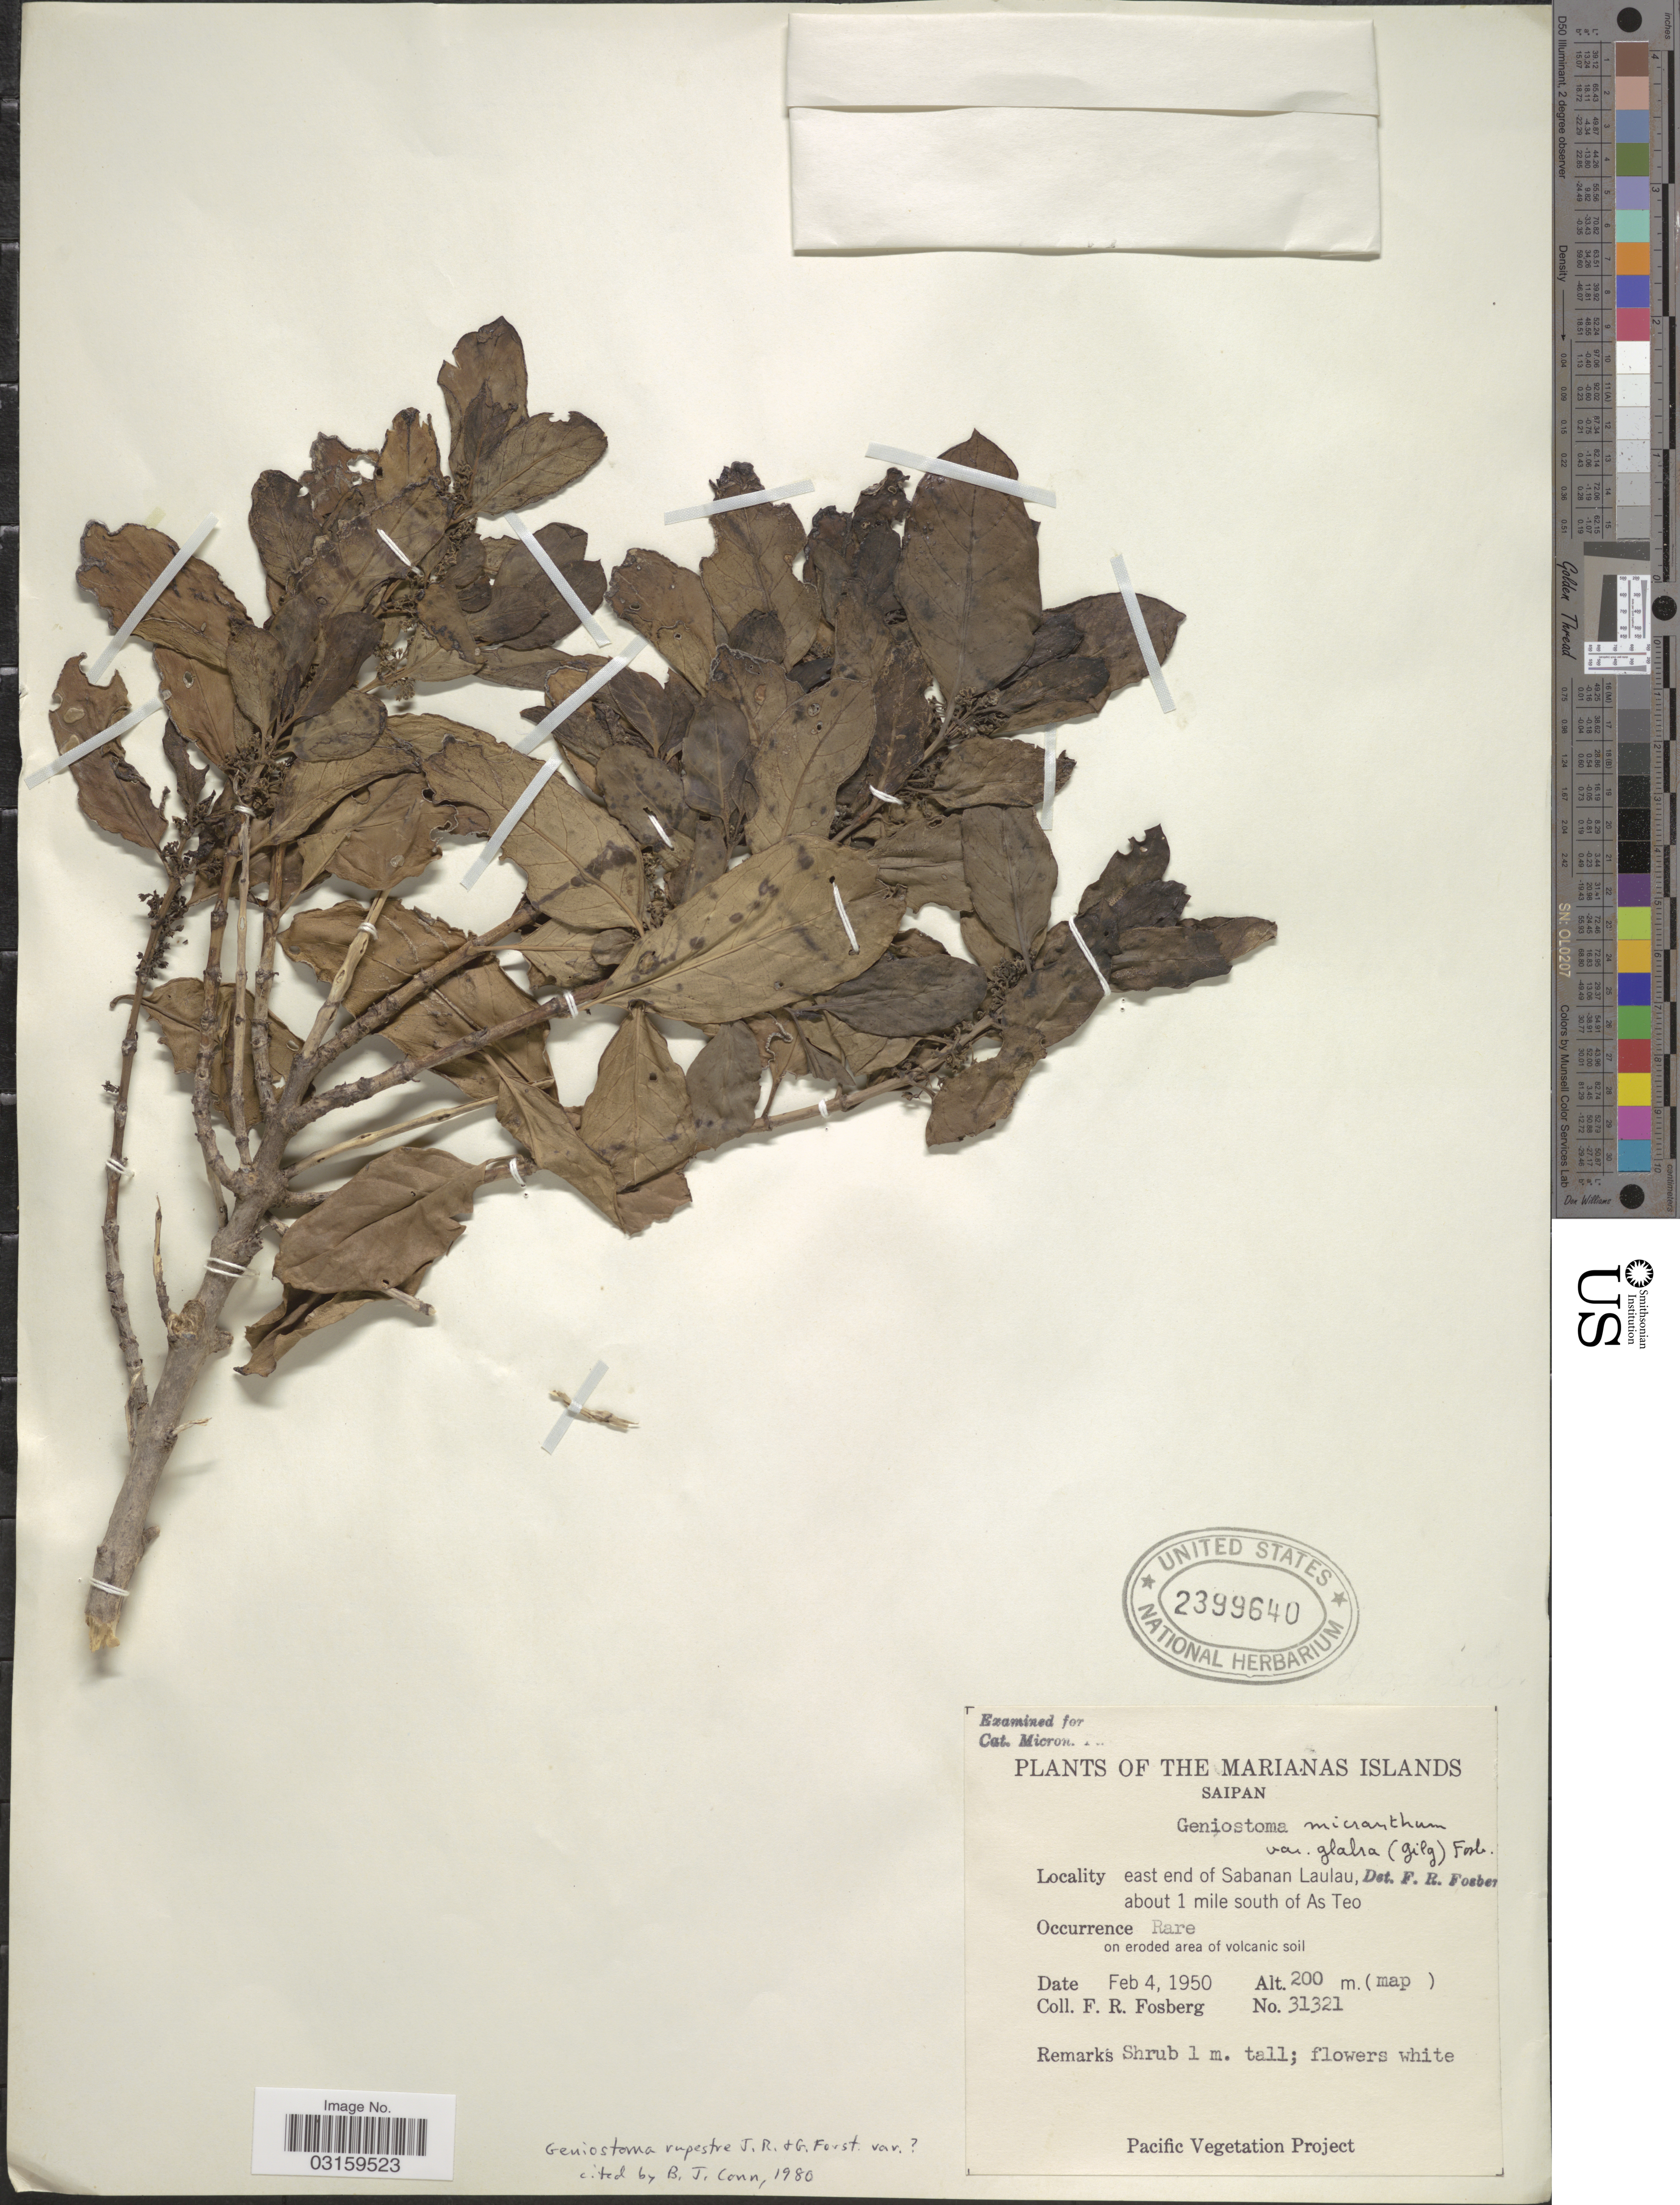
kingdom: Plantae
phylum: Tracheophyta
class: Magnoliopsida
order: Gentianales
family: Loganiaceae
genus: Geniostoma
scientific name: Geniostoma rupestre var. glaberrimum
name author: J.R. Forst. & G. Forst.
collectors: F. R. Fosberg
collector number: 31321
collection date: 1950-02-04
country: Northern Mariana Islands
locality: Saipan. East end of Sabanan Laulau, about 1 mile south of As Teo.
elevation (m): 200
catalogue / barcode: US 2399640